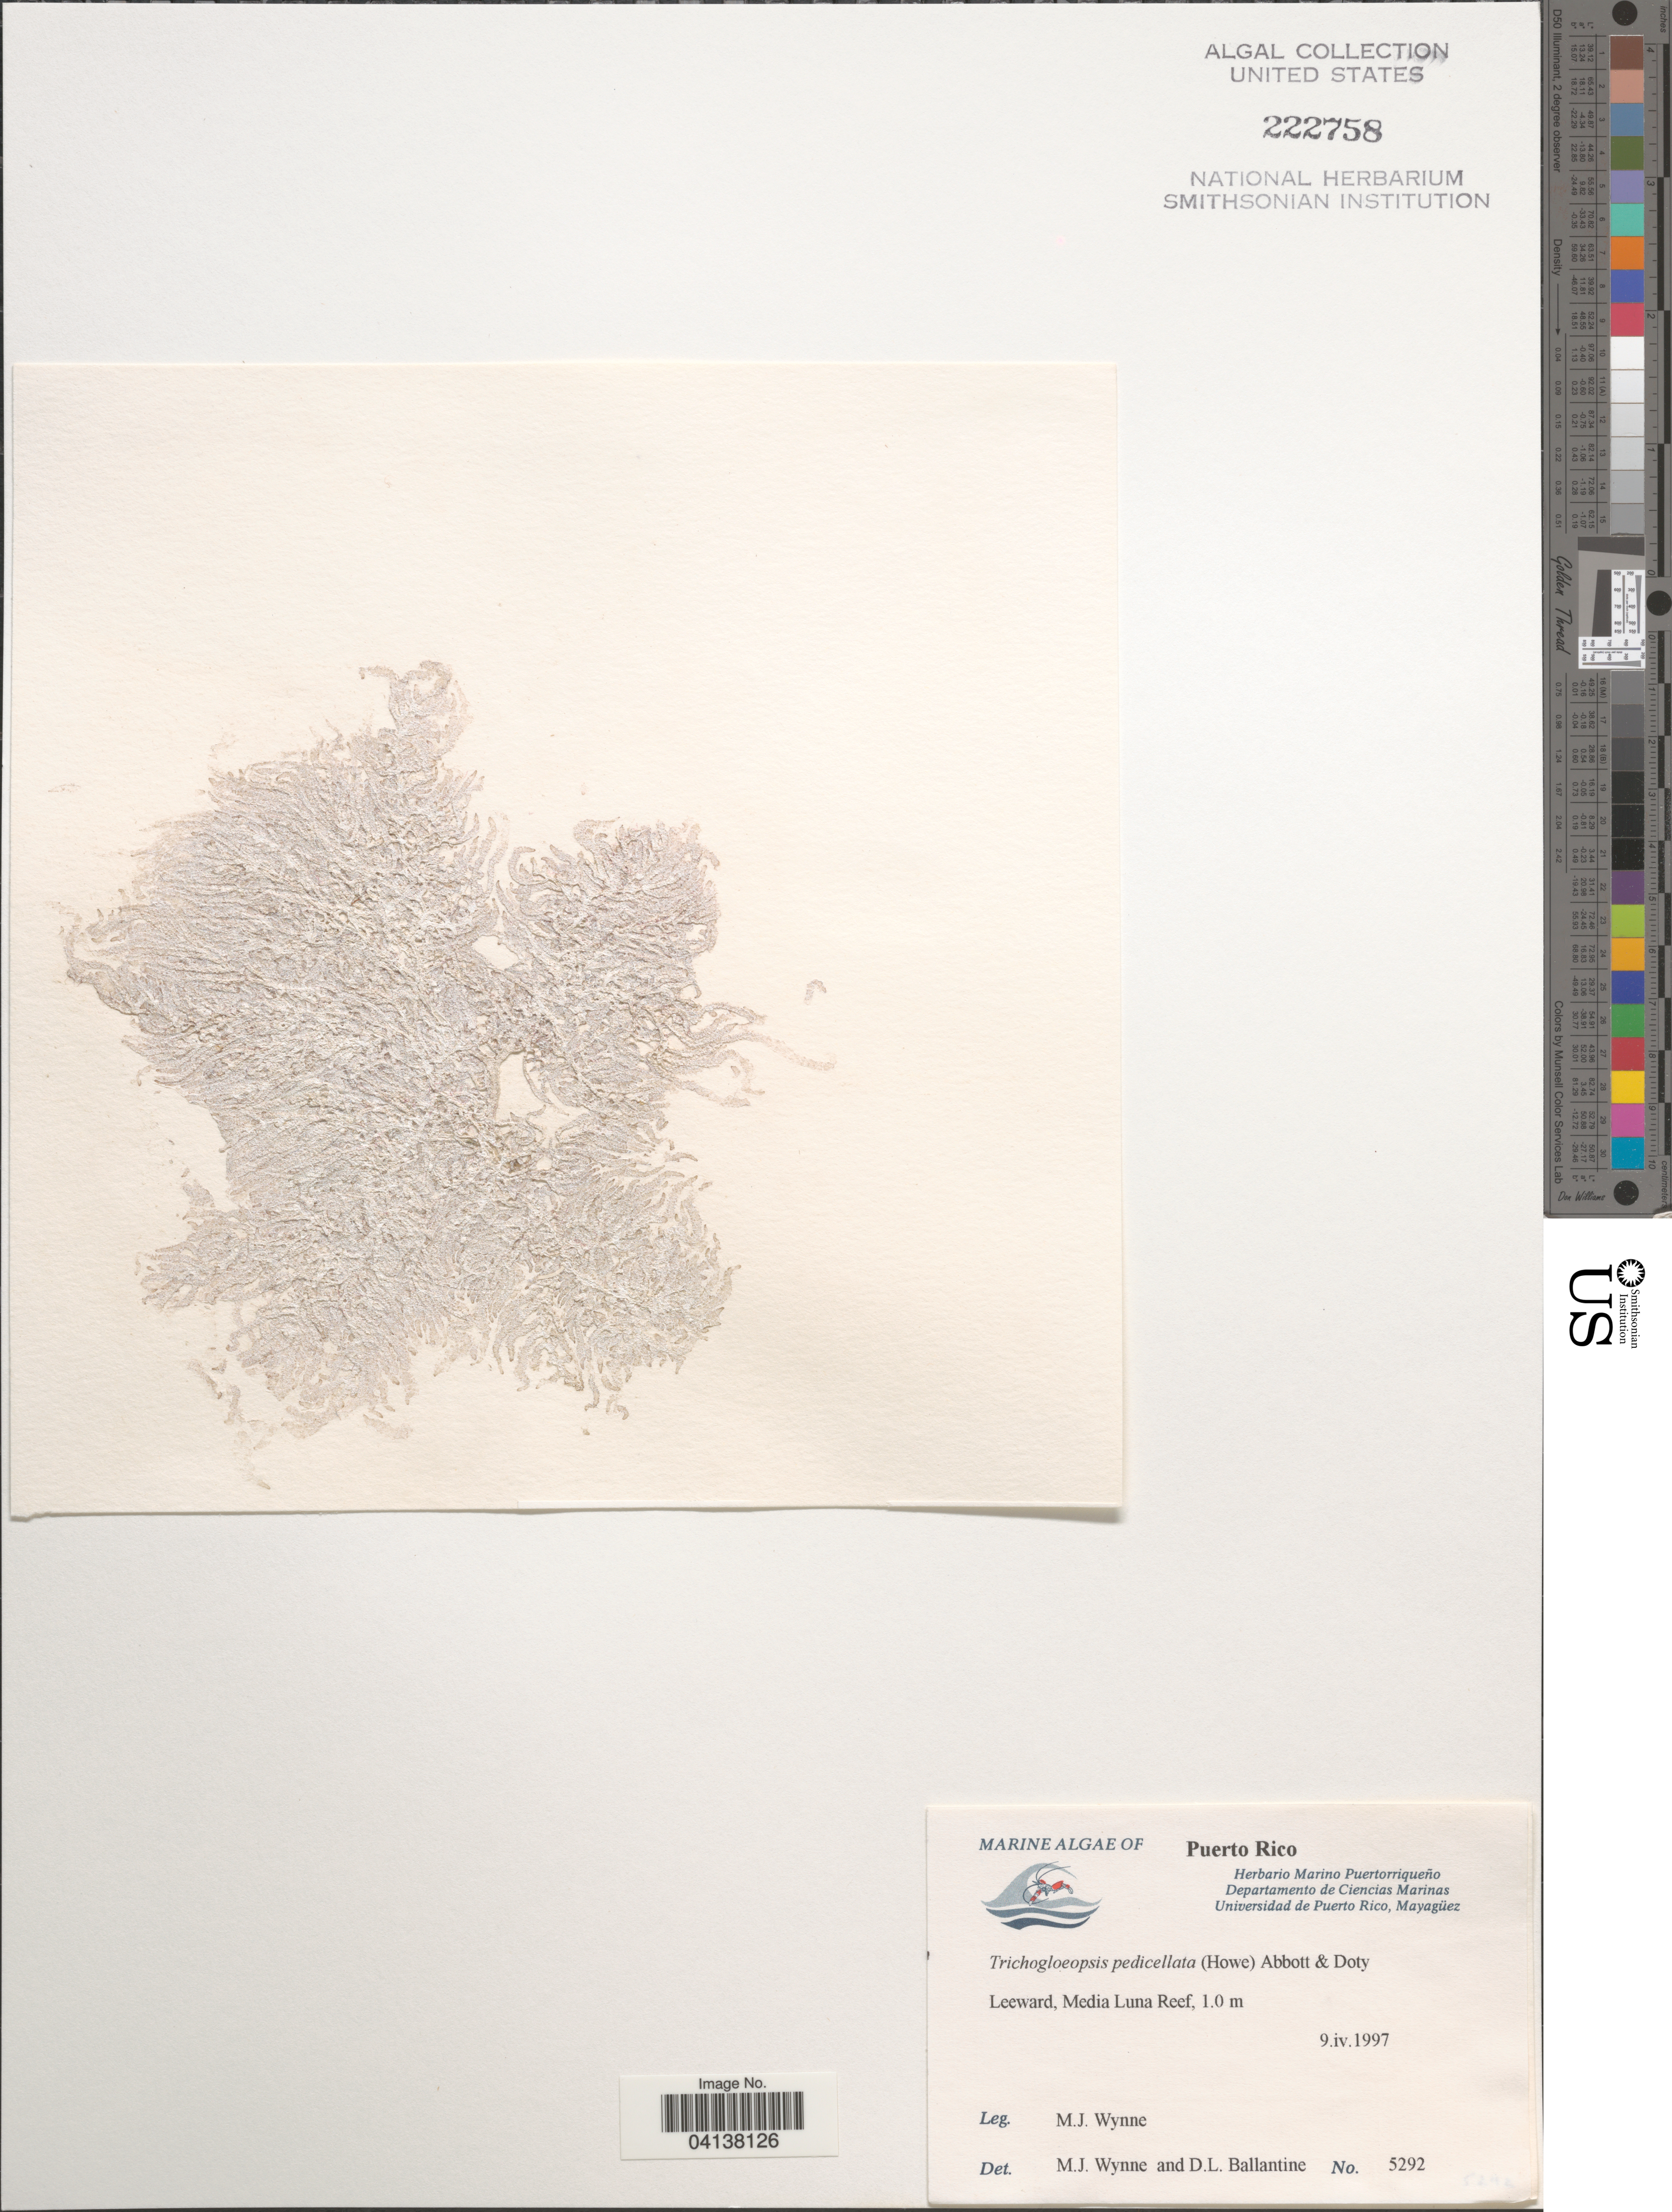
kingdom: Plantae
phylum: Rhodophyta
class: Florideophyceae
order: Nemaliales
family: Liagoraceae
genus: Trichogloeopsis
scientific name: Trichogloeopsis pedicellata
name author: (M. Howe in Britton & Millsp.) I.A. Abbott & Doty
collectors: M.J. Wynne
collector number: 5292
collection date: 1997-04-09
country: Puerto Rico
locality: Leeward, Media Luna Reef.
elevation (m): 1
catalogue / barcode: US 222758